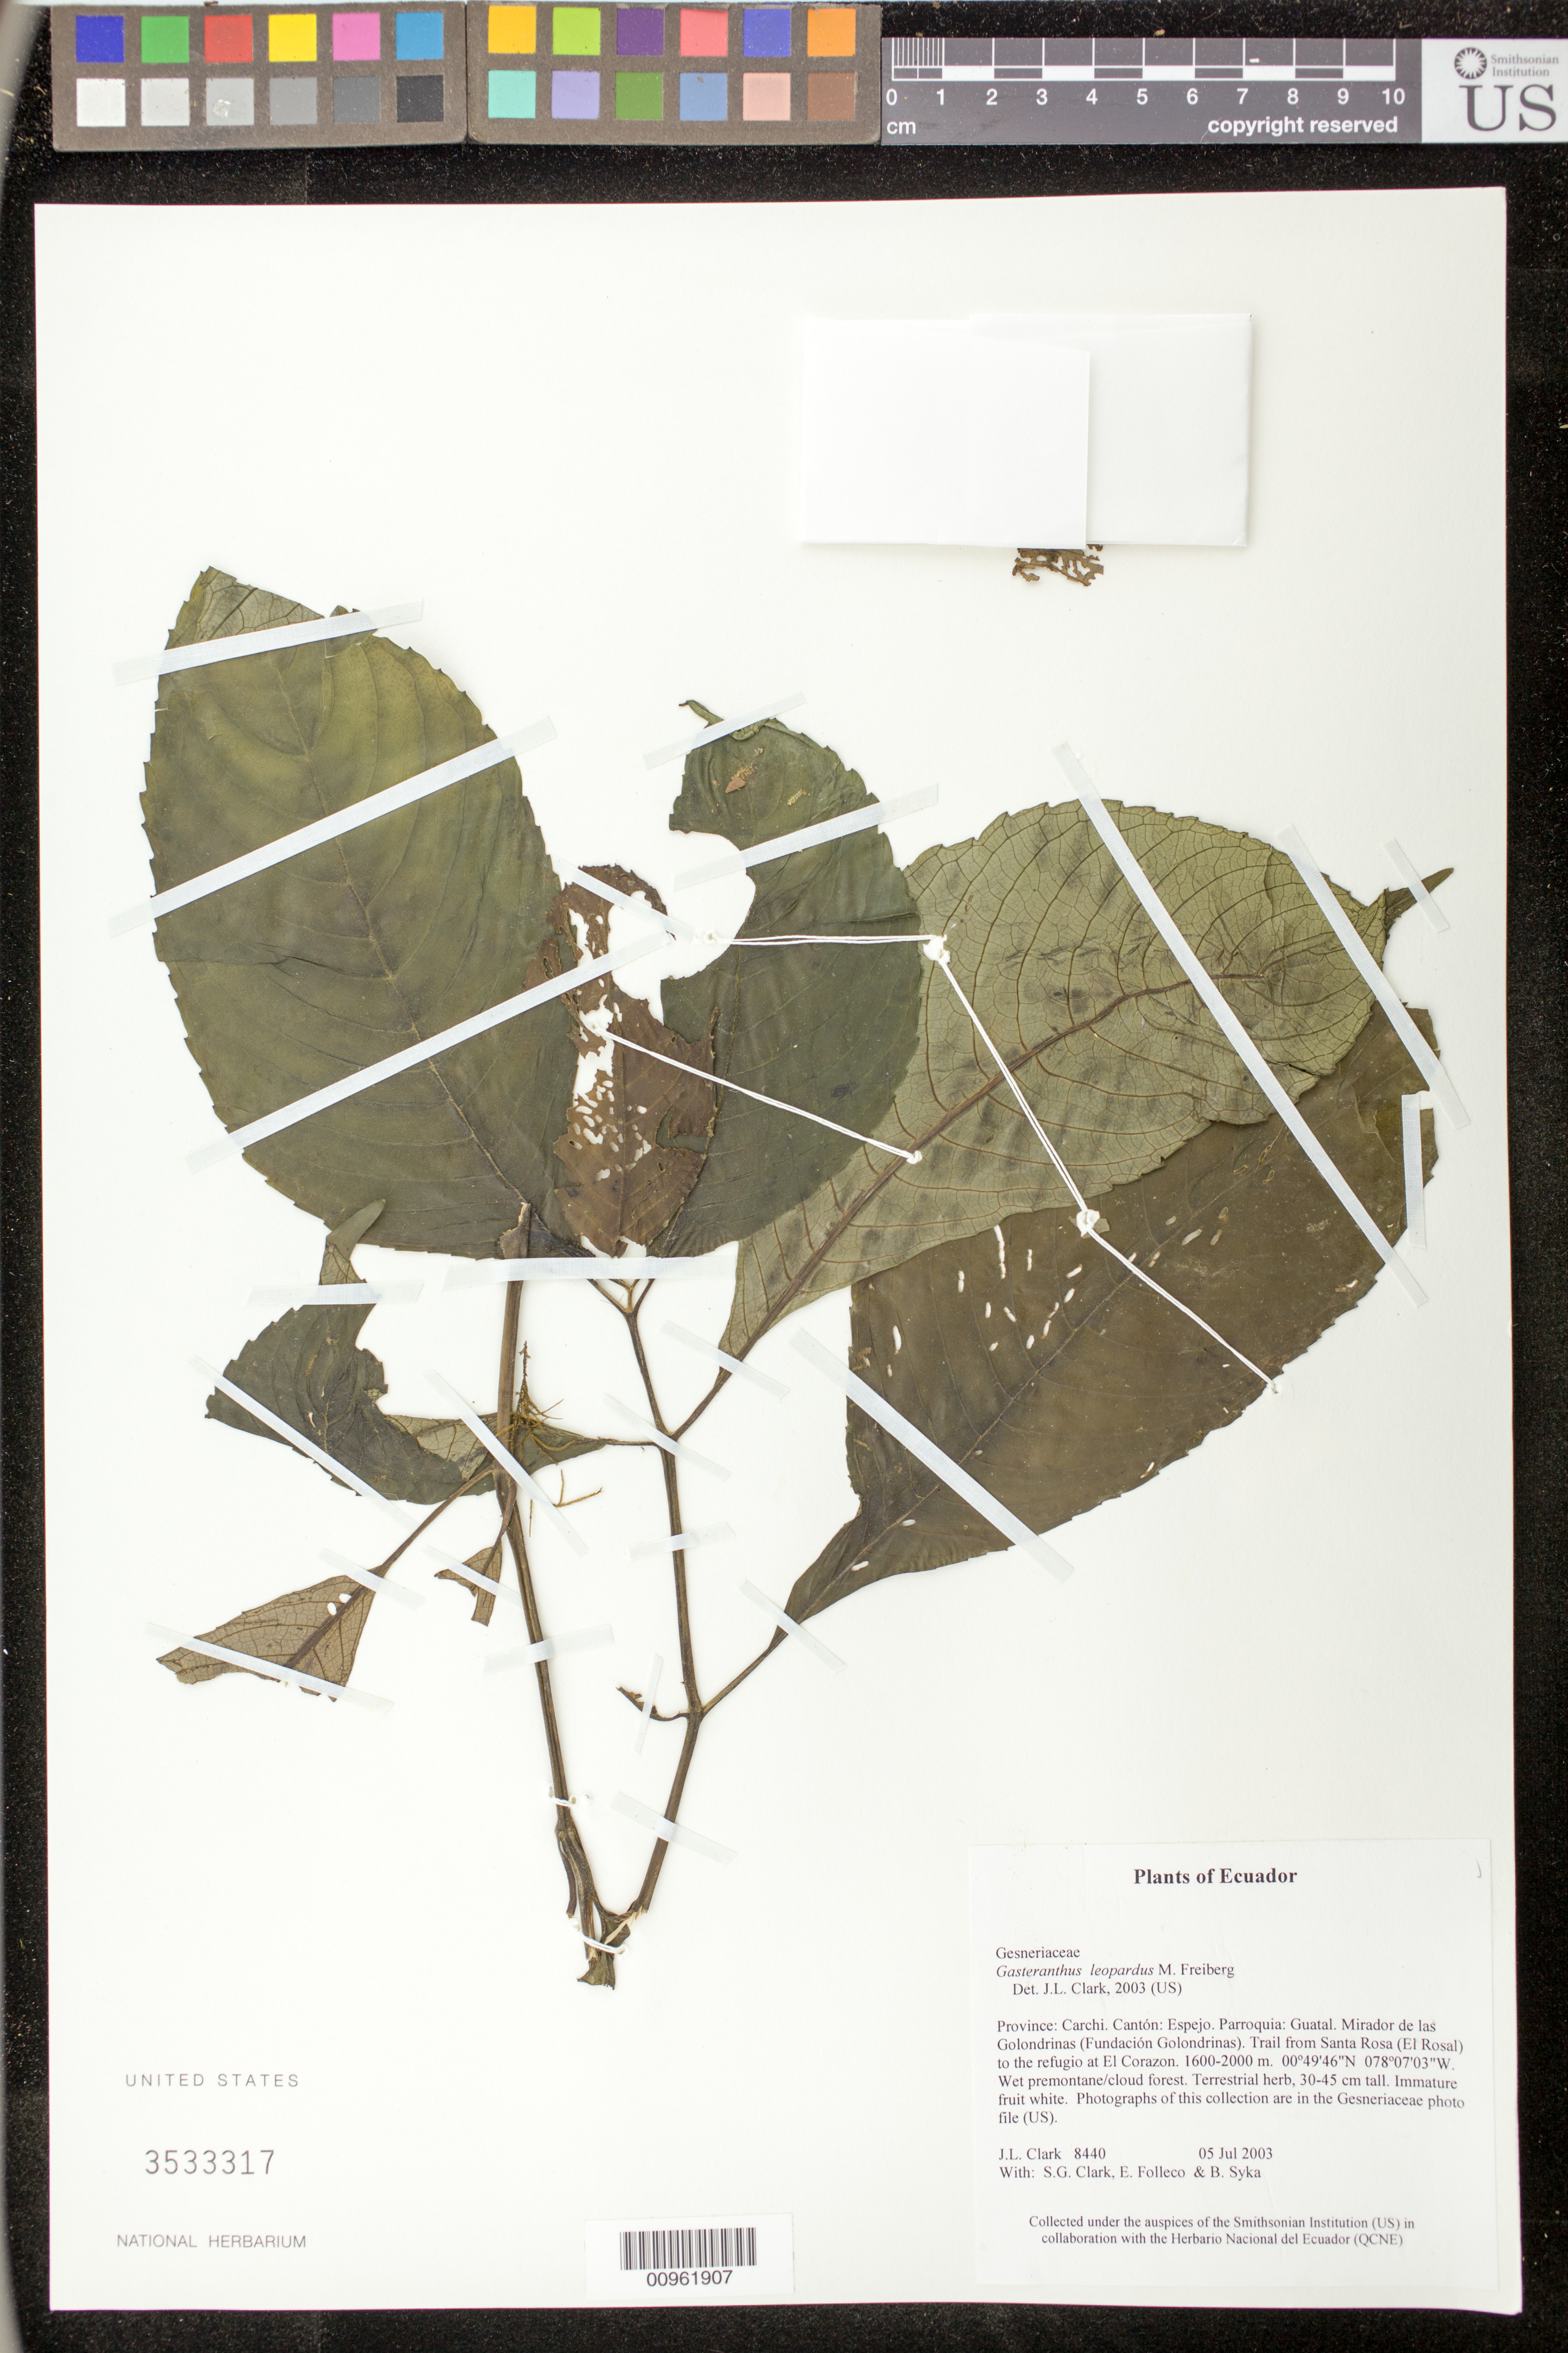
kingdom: Plantae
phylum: Tracheophyta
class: Magnoliopsida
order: Lamiales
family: Gesneriaceae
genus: Gasteranthus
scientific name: Gasteranthus leopardus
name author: M. Freiberg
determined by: Clark, J. L., (SEL), The Marie Selby Botanical Garden (UNITED STATES)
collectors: J. L. Clark, S. G. Clark, E. Folleco & B. Syka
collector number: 8440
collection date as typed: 05 Jul 2003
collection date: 2003-07-05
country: Ecuador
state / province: Carchi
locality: Espejo. Parroquia: Guatal. Mirador de las Golondrinas (Fundación Golondrinas). Trail from Santa Rosa (El Rosal) to the refugio at El Corazon.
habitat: Wet premontane/cloud forest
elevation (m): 1600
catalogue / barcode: US 3533317